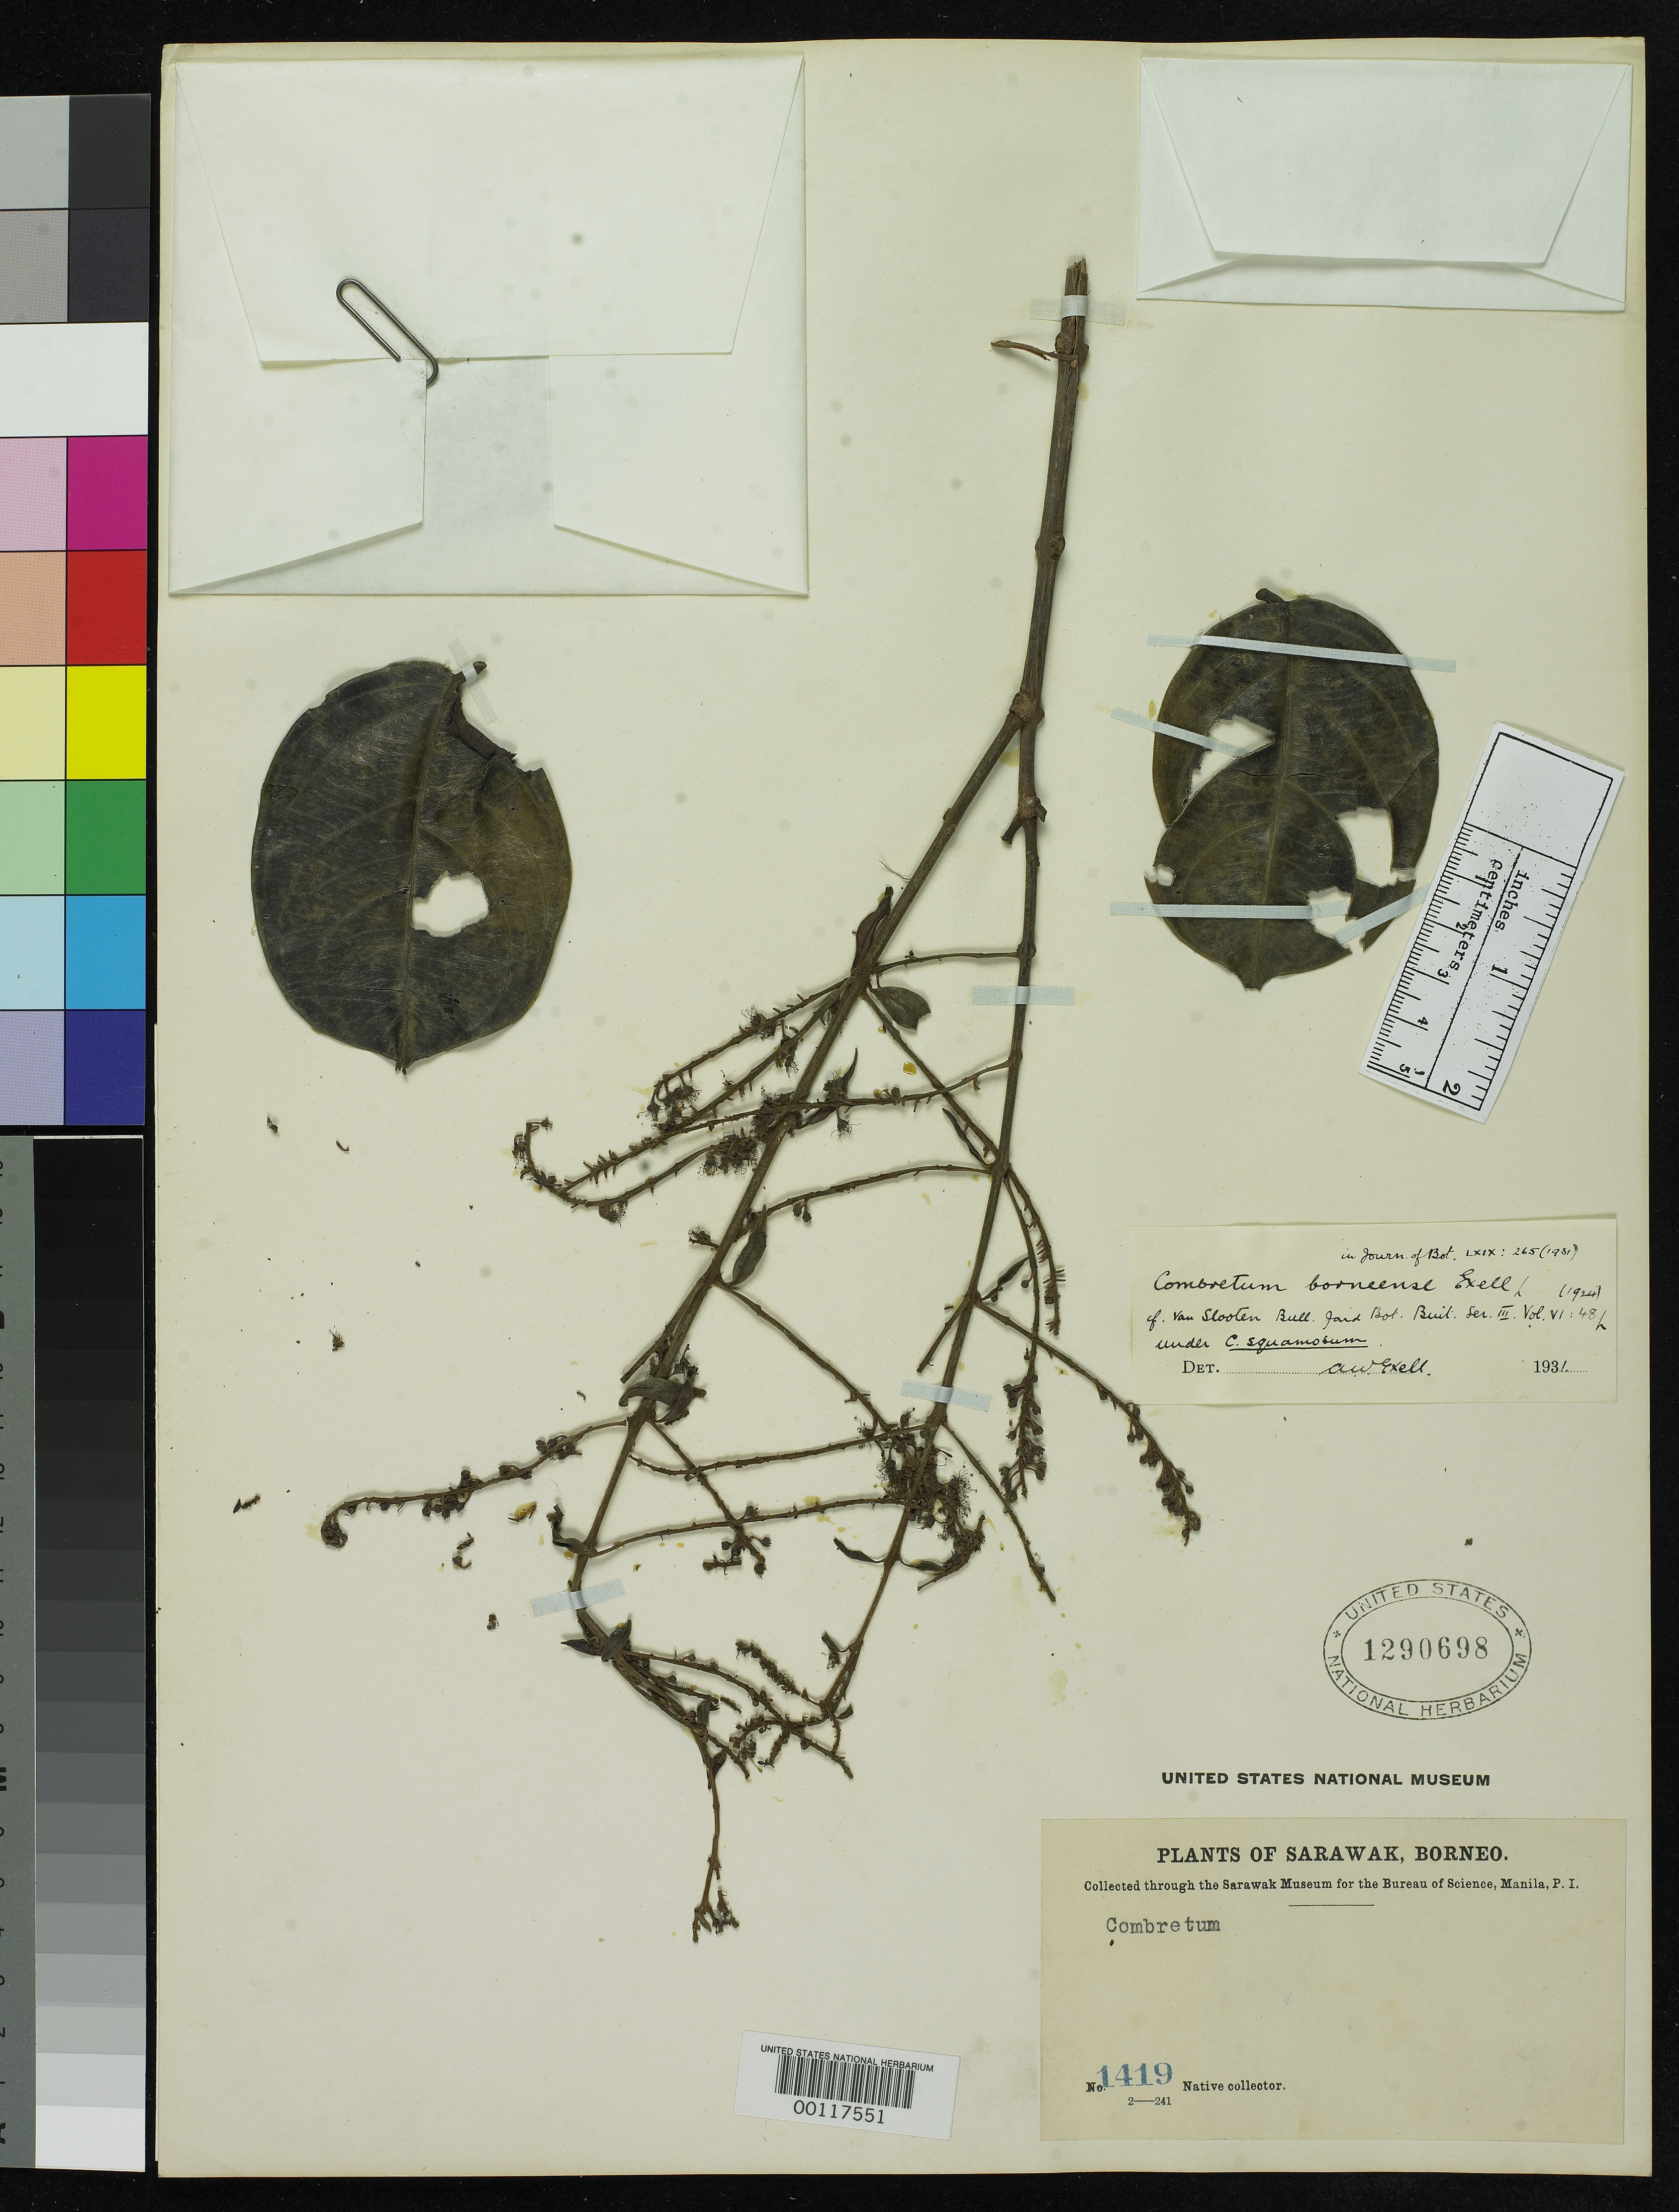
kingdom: Plantae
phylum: Tracheophyta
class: Magnoliopsida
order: Myrtales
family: Combretaceae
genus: Combretum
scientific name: Combretum borneense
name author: Exell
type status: Holotype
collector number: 1419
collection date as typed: Oct 1931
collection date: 1931-10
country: Malaysia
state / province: Sarawak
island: Borneo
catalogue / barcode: US 1290698